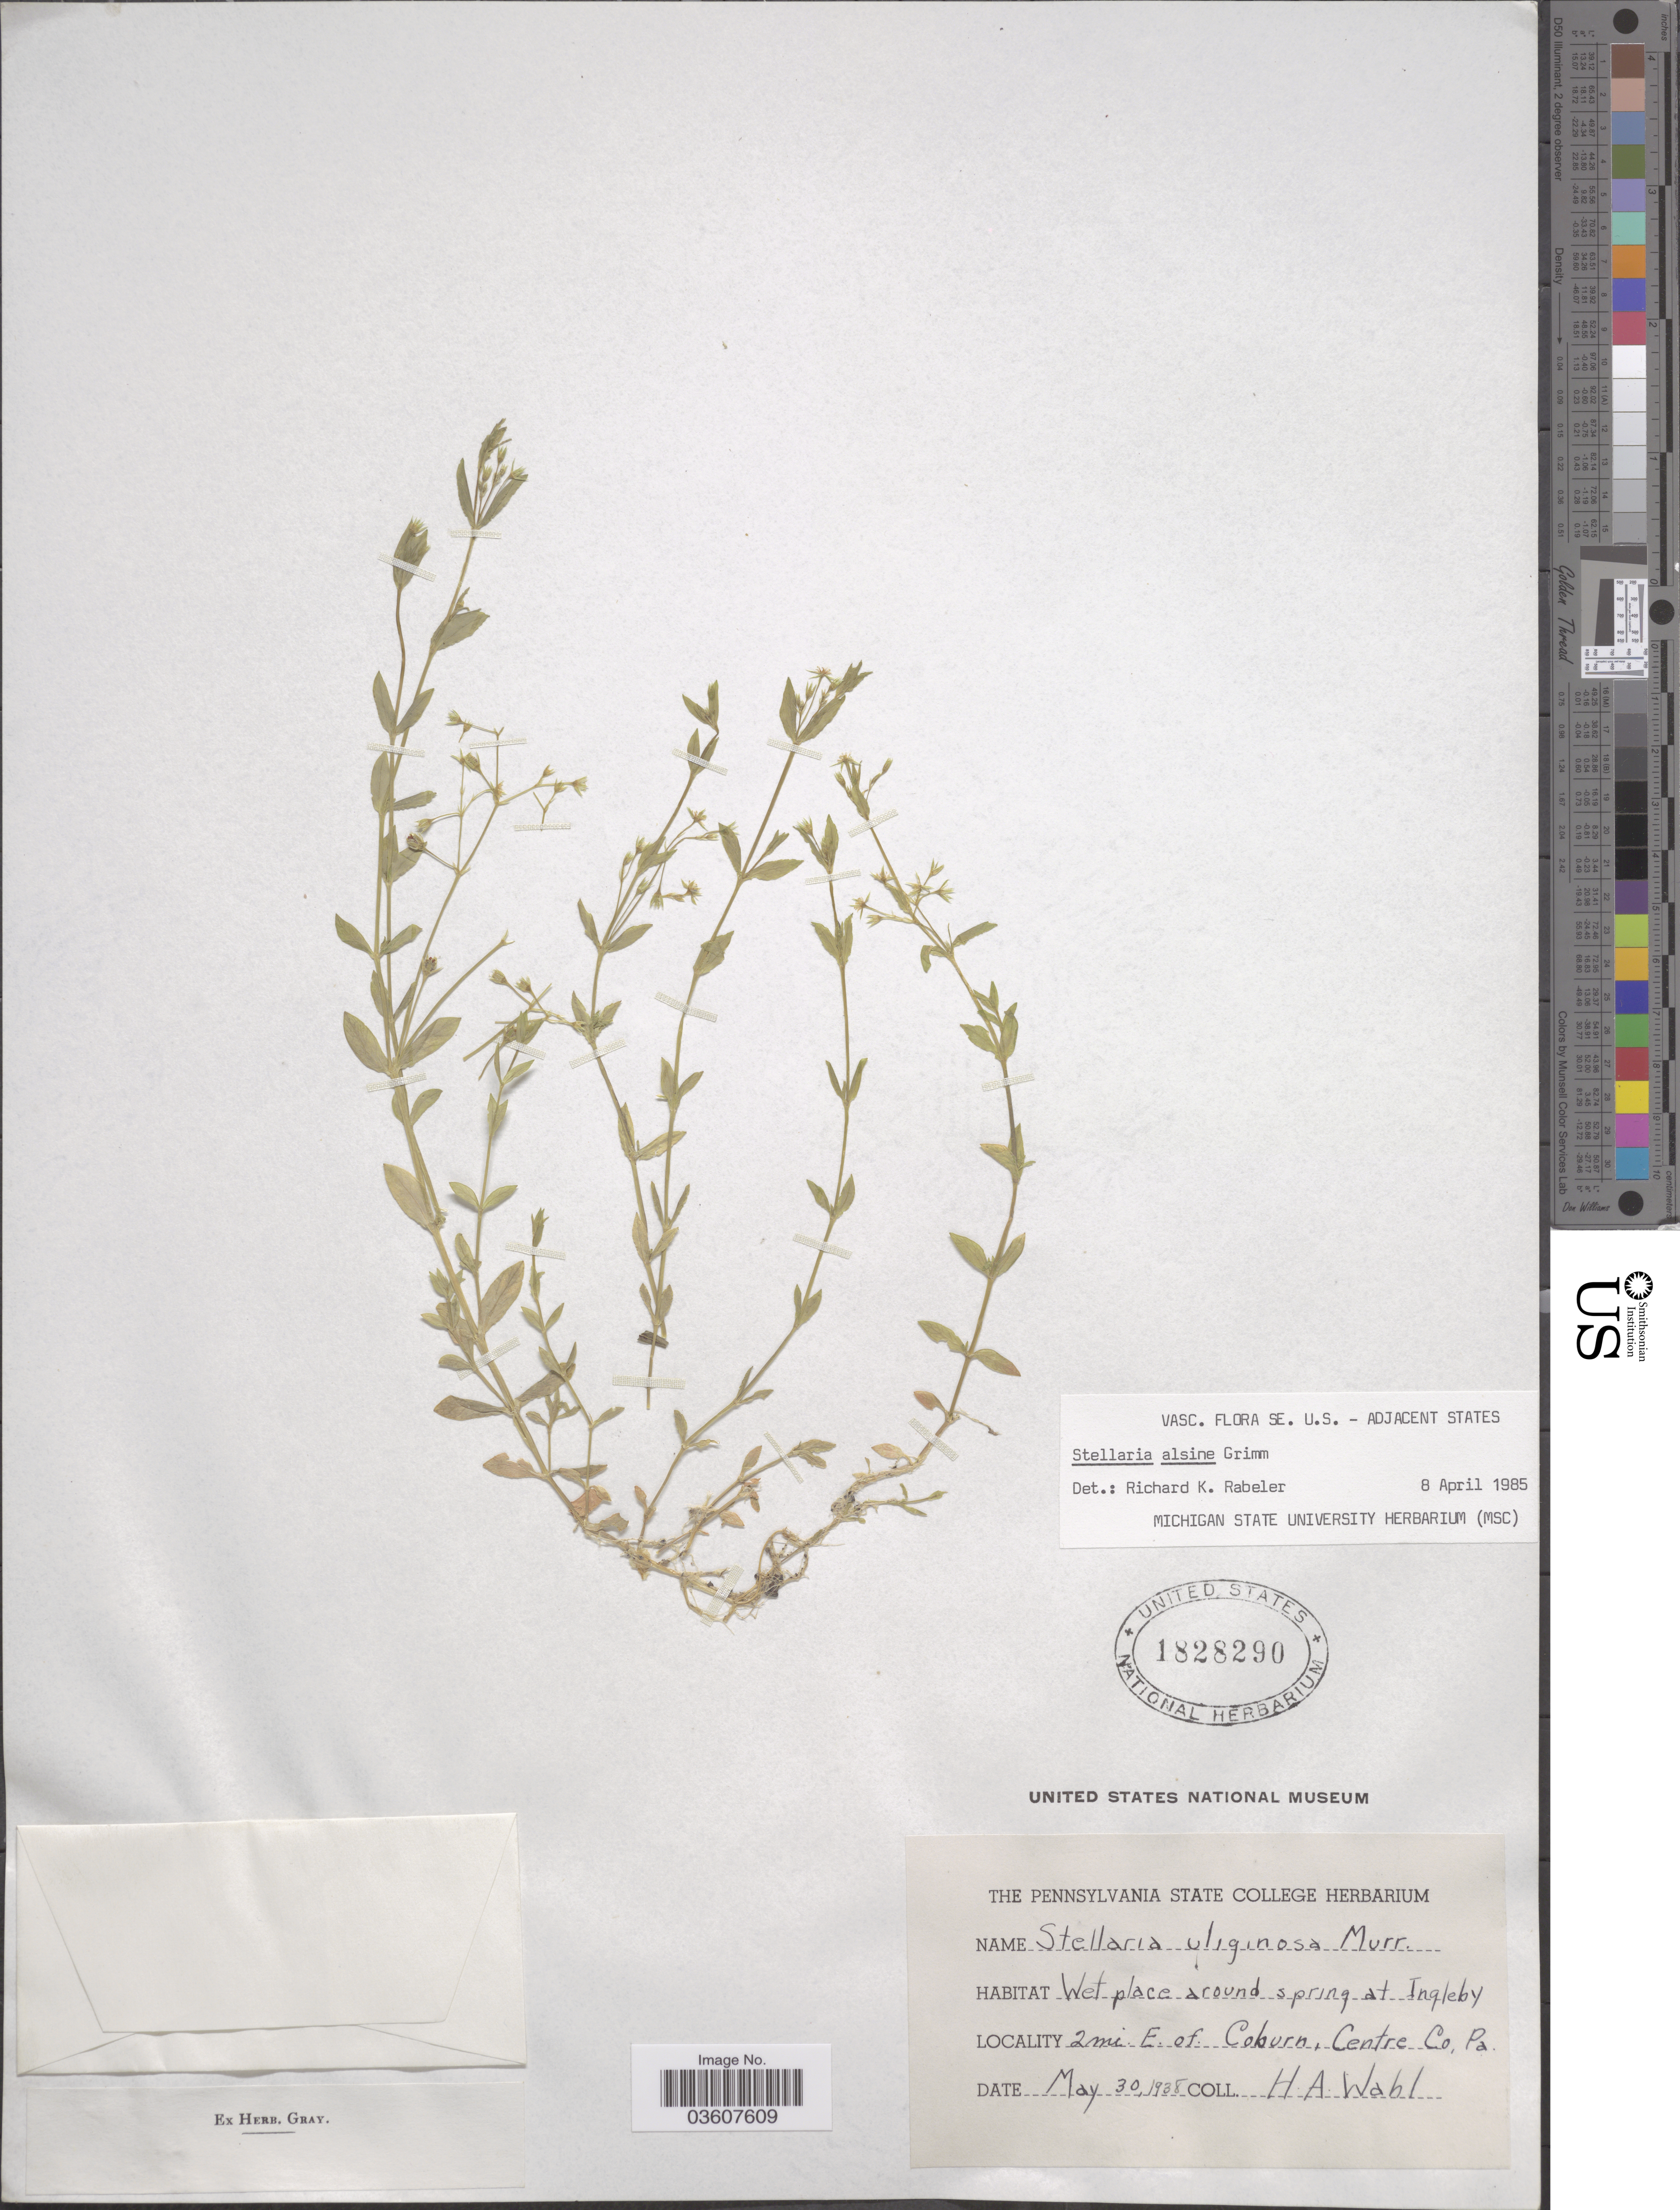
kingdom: Plantae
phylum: Tracheophyta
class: Magnoliopsida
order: Caryophyllales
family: Caryophyllaceae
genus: Stellaria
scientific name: Stellaria alsine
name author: Grimm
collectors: H. A. Wahl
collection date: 1938-05-30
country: United States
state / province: Pennsylvania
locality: Wet place around spring at Ingleby. 2 mi. E. of Coburn, Centre Co.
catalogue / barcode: US 1828290